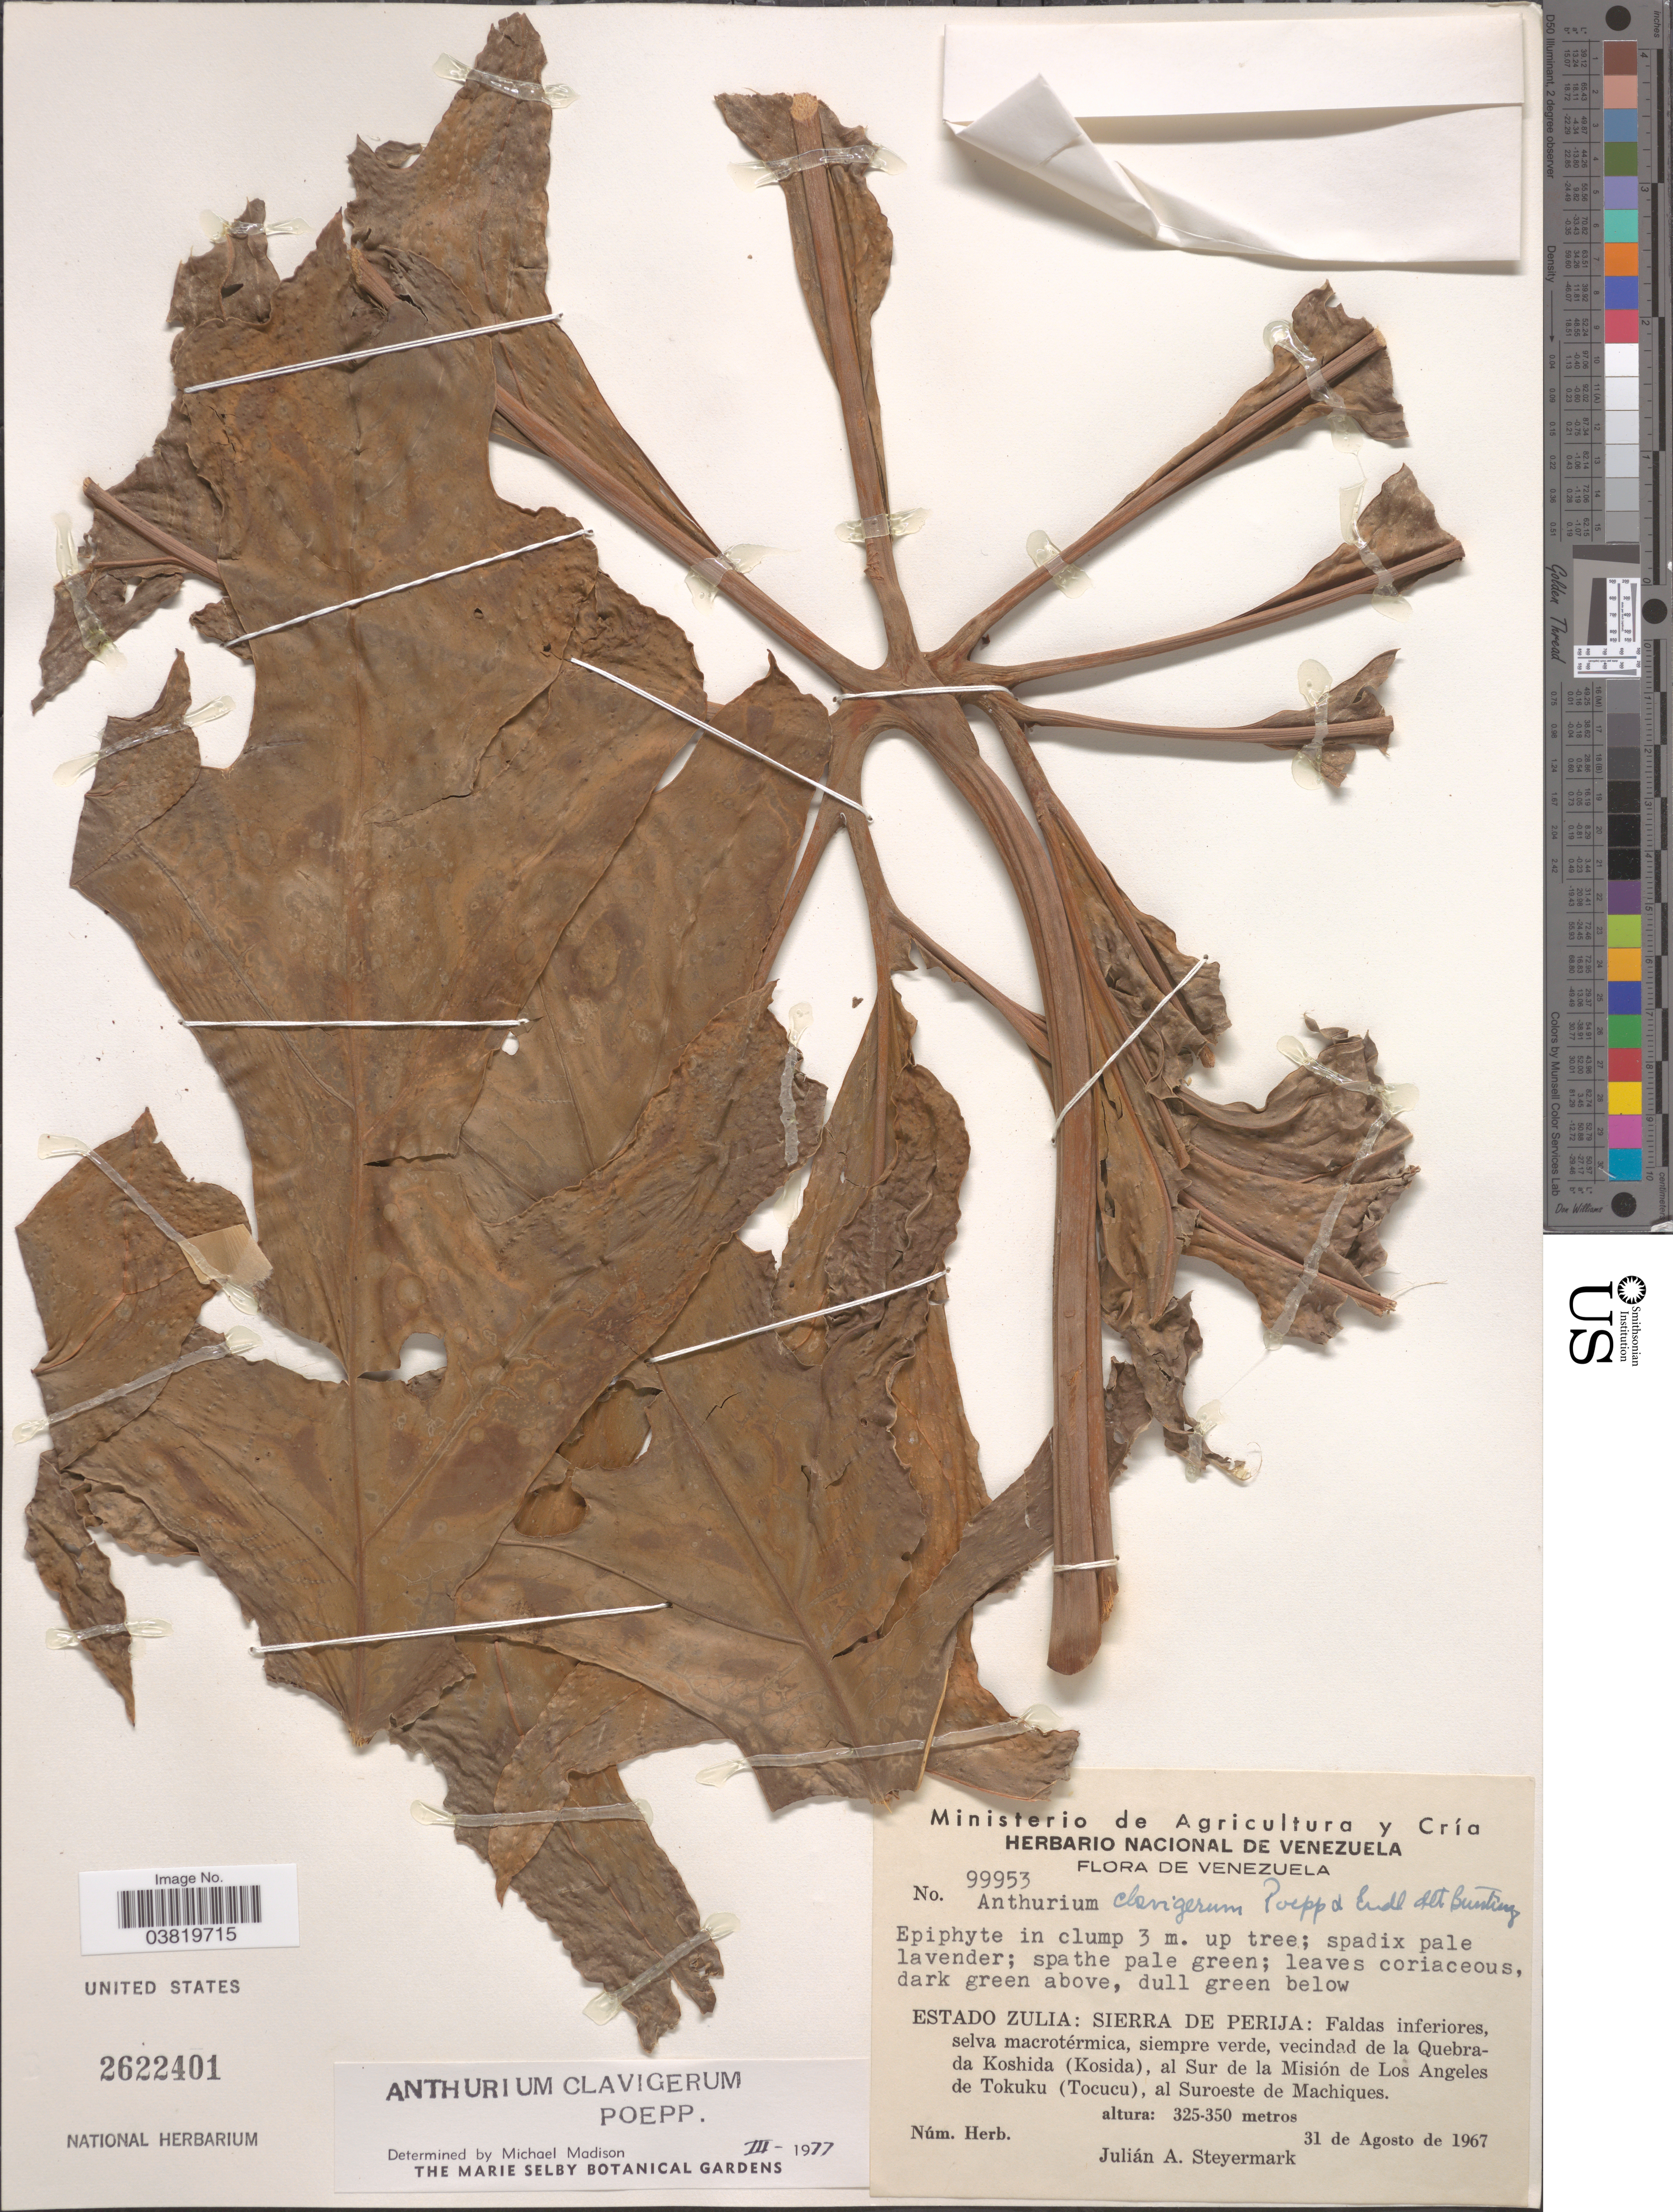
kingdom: Plantae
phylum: Tracheophyta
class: Liliopsida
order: Alismatales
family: Araceae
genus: Anthurium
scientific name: Anthurium clavigerum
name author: Poepp. & Endl.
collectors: J. Steyermark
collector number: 99953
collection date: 1967-08-31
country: Venezuela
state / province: Zulia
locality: Sierra de Perija: Faldas inferiores, selva macrotérmica, siempre verde, vecindad de la Quebrada Koshida (Kosida), al Sur de la Misión de Los Angeles de Tokuku (Tocucu), al Suroeste de Machiques.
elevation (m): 325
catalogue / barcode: US 2622401